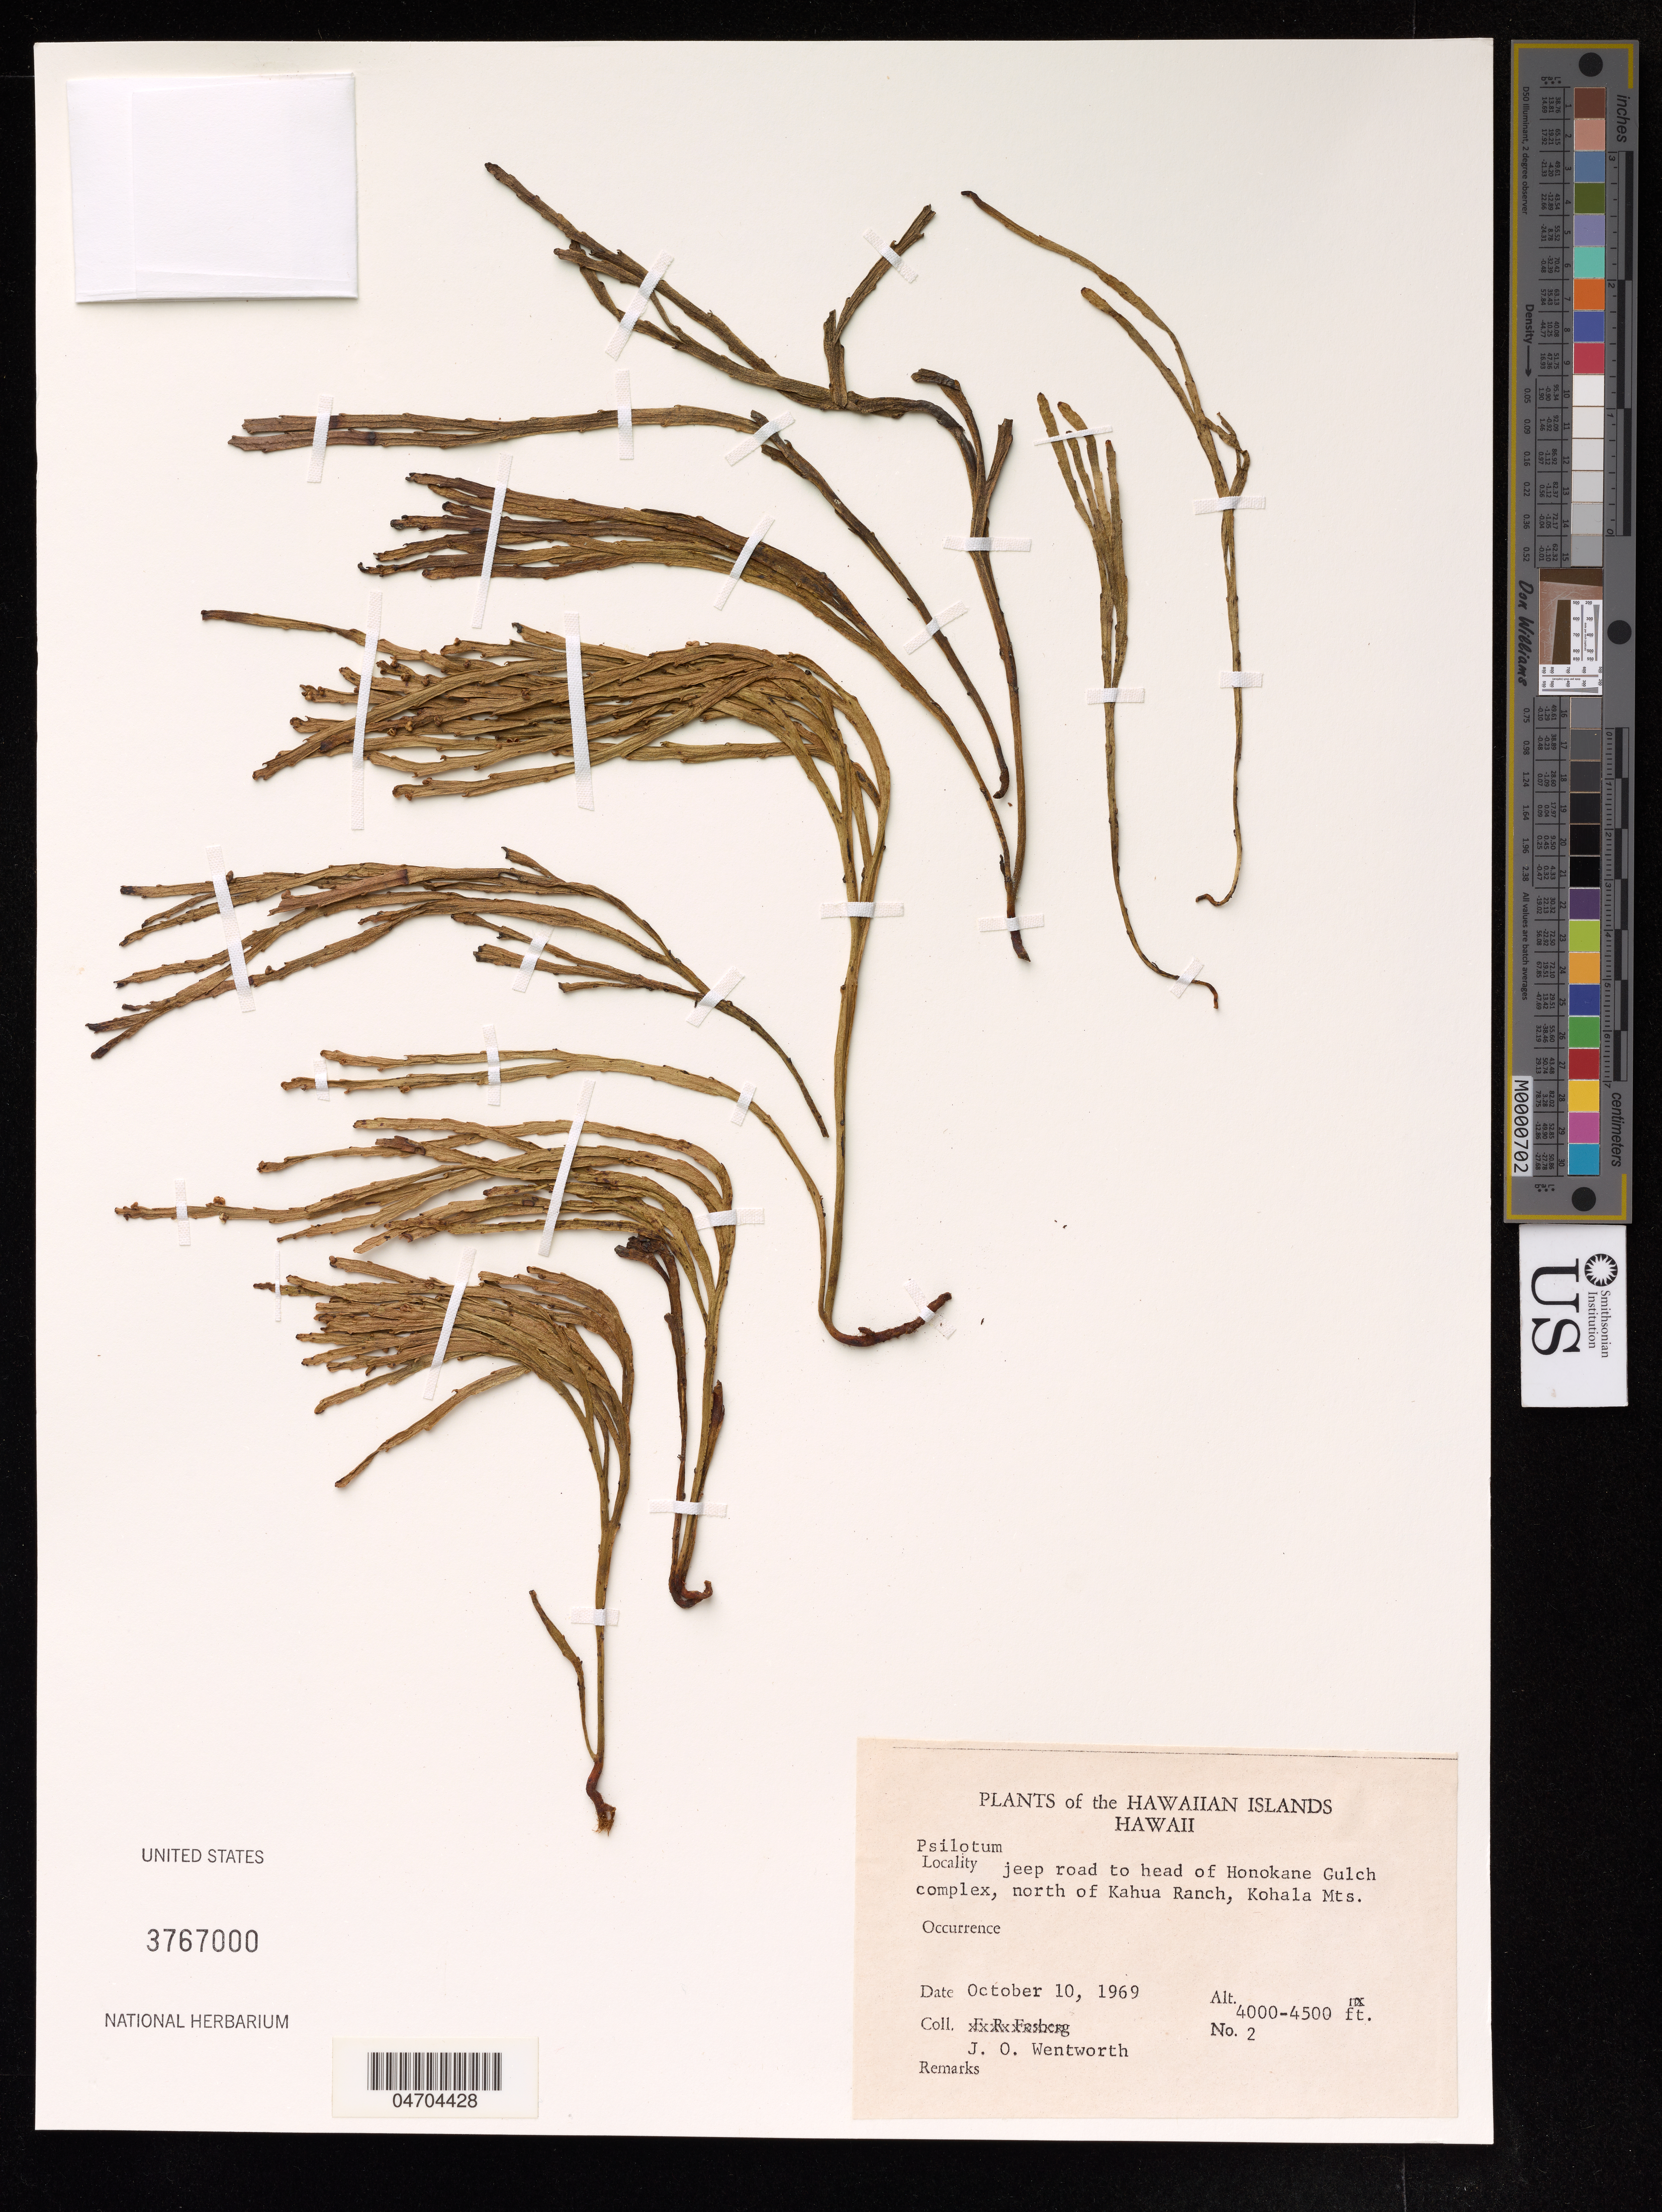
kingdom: Plantae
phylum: Tracheophyta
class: Polypodiopsida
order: Psilotales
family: Psilotaceae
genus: Psilotum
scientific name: Psilotum sp.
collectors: J. Wentworth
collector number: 2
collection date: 1969-10-10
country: United States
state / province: Hawaii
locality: Jeep road to head of Honokane Gulch complex, north of Kahua Ranch, Kohala Mts.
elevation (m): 1219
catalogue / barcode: US 3767000